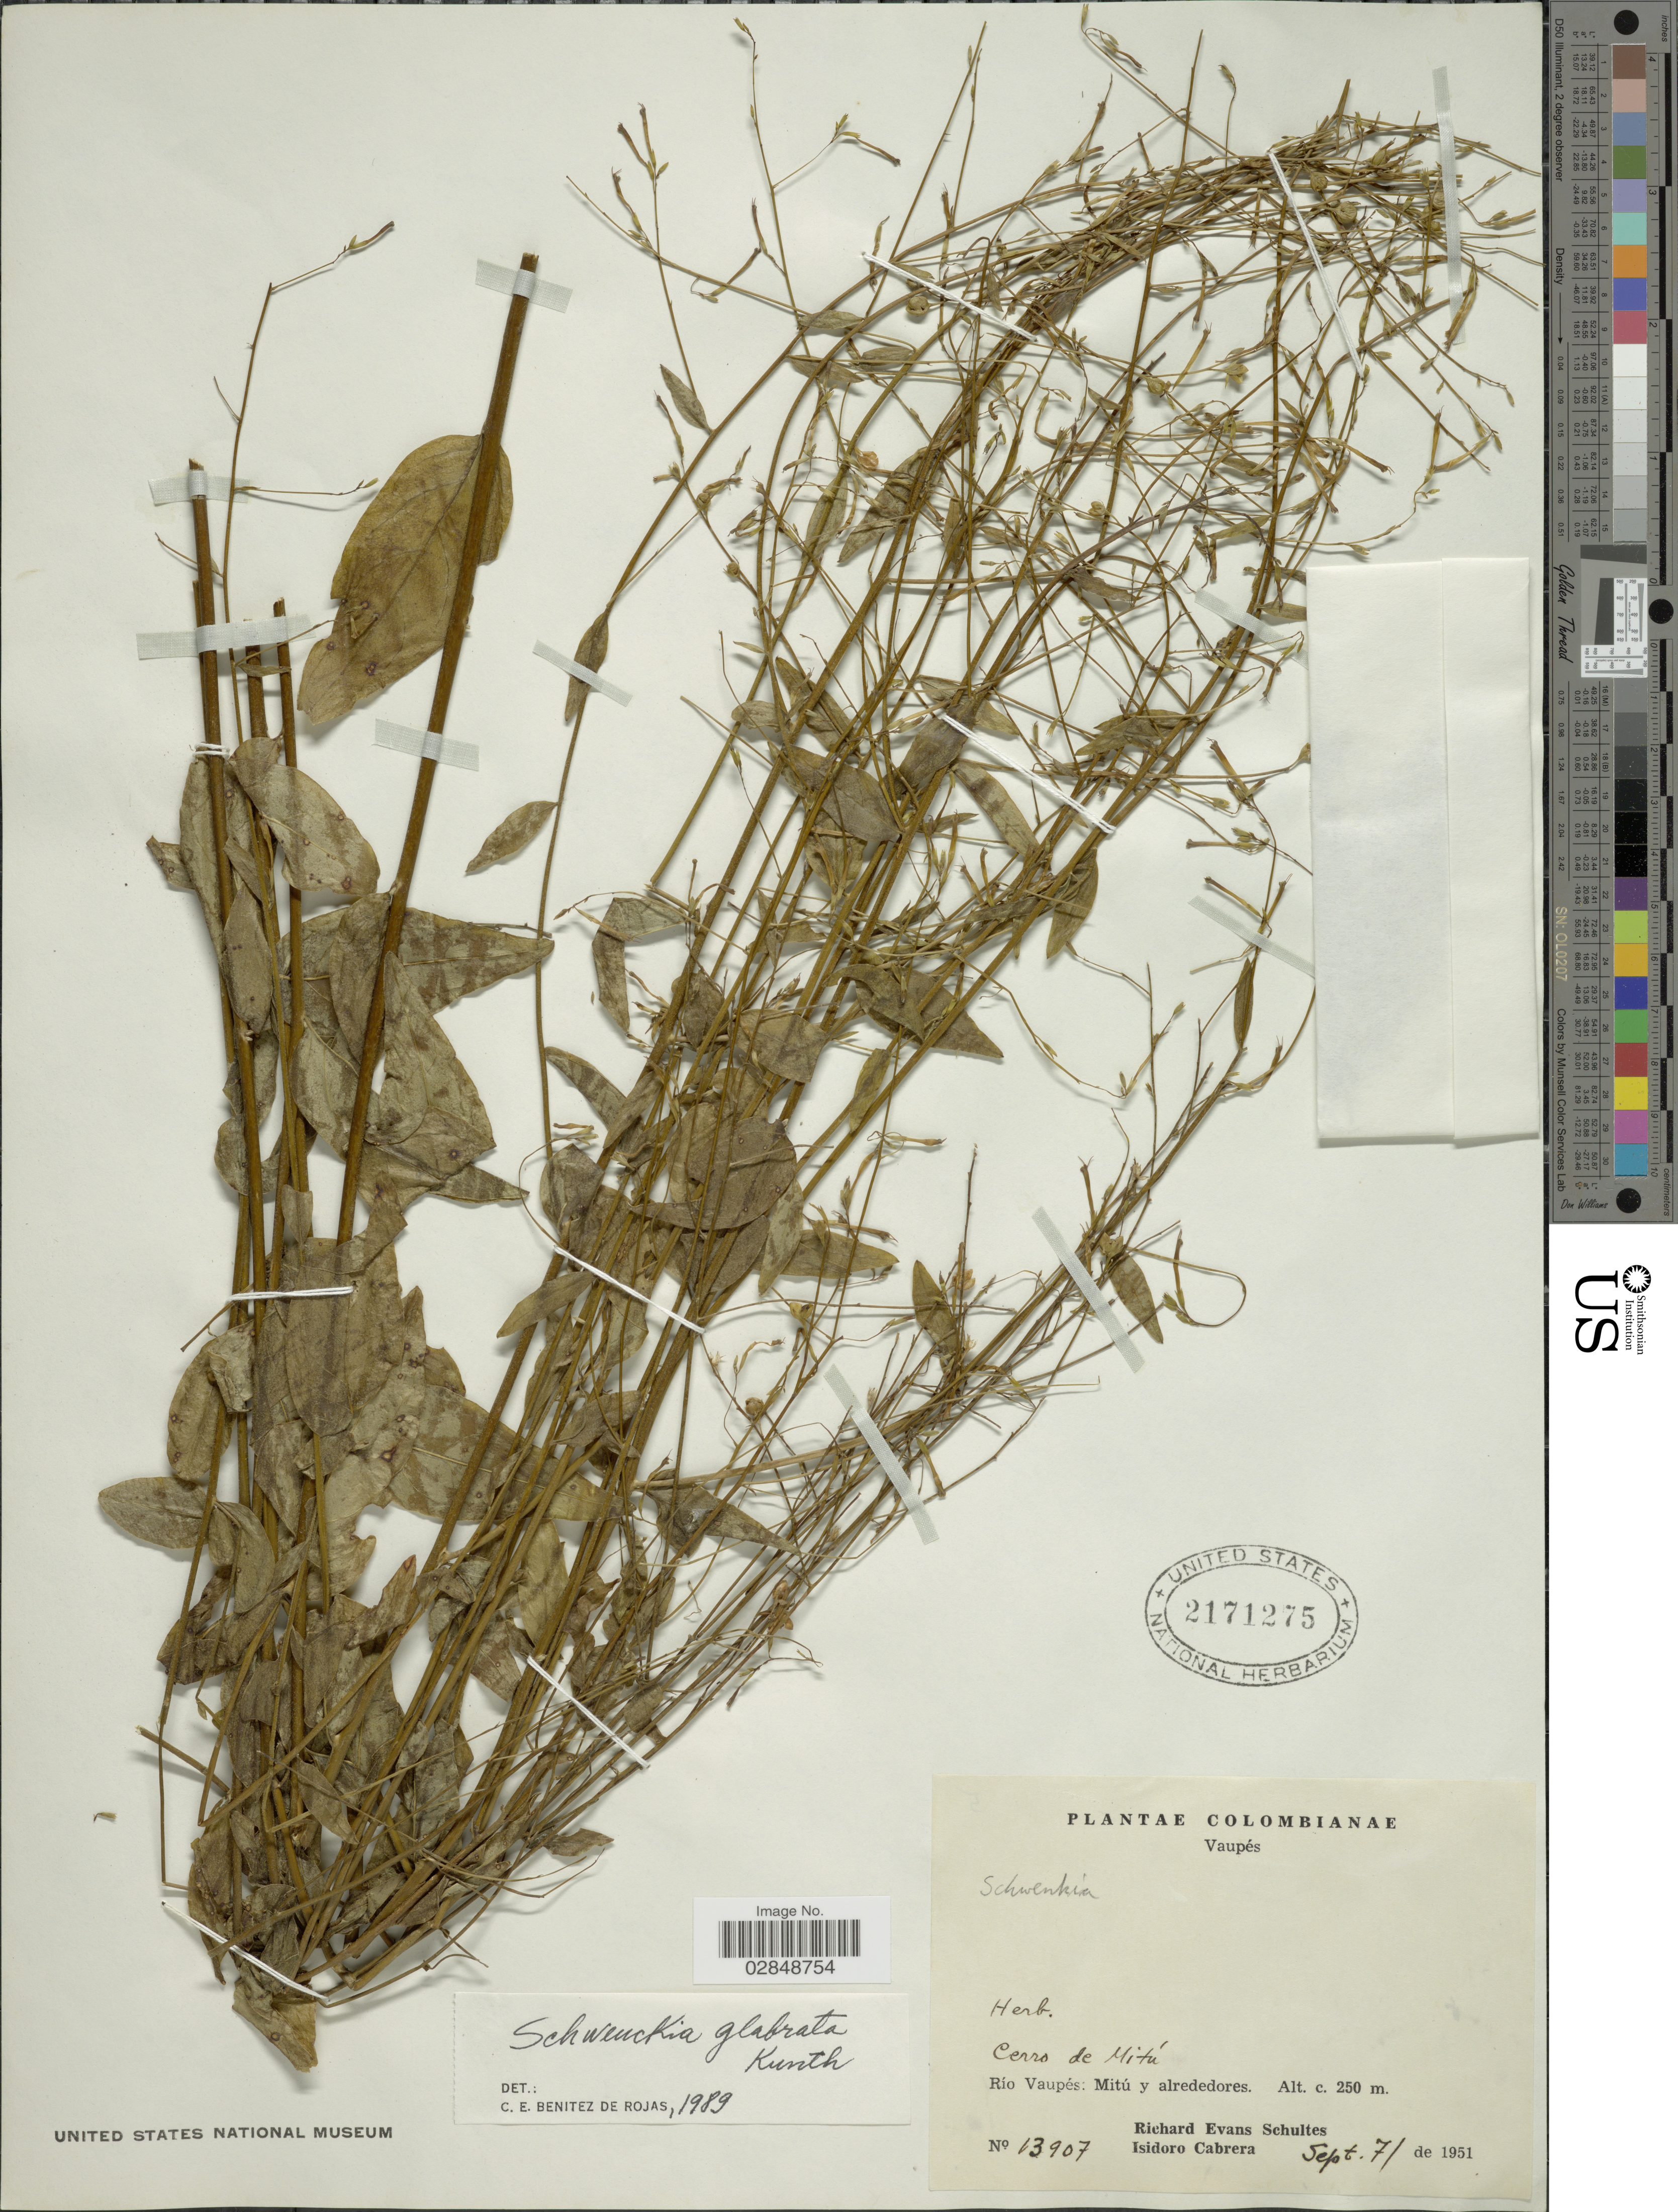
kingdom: Plantae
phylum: Tracheophyta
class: Magnoliopsida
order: Solanales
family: Solanaceae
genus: Schwenckia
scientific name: Schwenckia glabrata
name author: Kunth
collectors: R. E. Schultes & I. Cabrera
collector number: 13907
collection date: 1951-09-07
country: Colombia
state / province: Vaupés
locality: Cerro de Mitú. Río Vaupés: Mitú y alrededores.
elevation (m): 250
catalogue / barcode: US 2171275